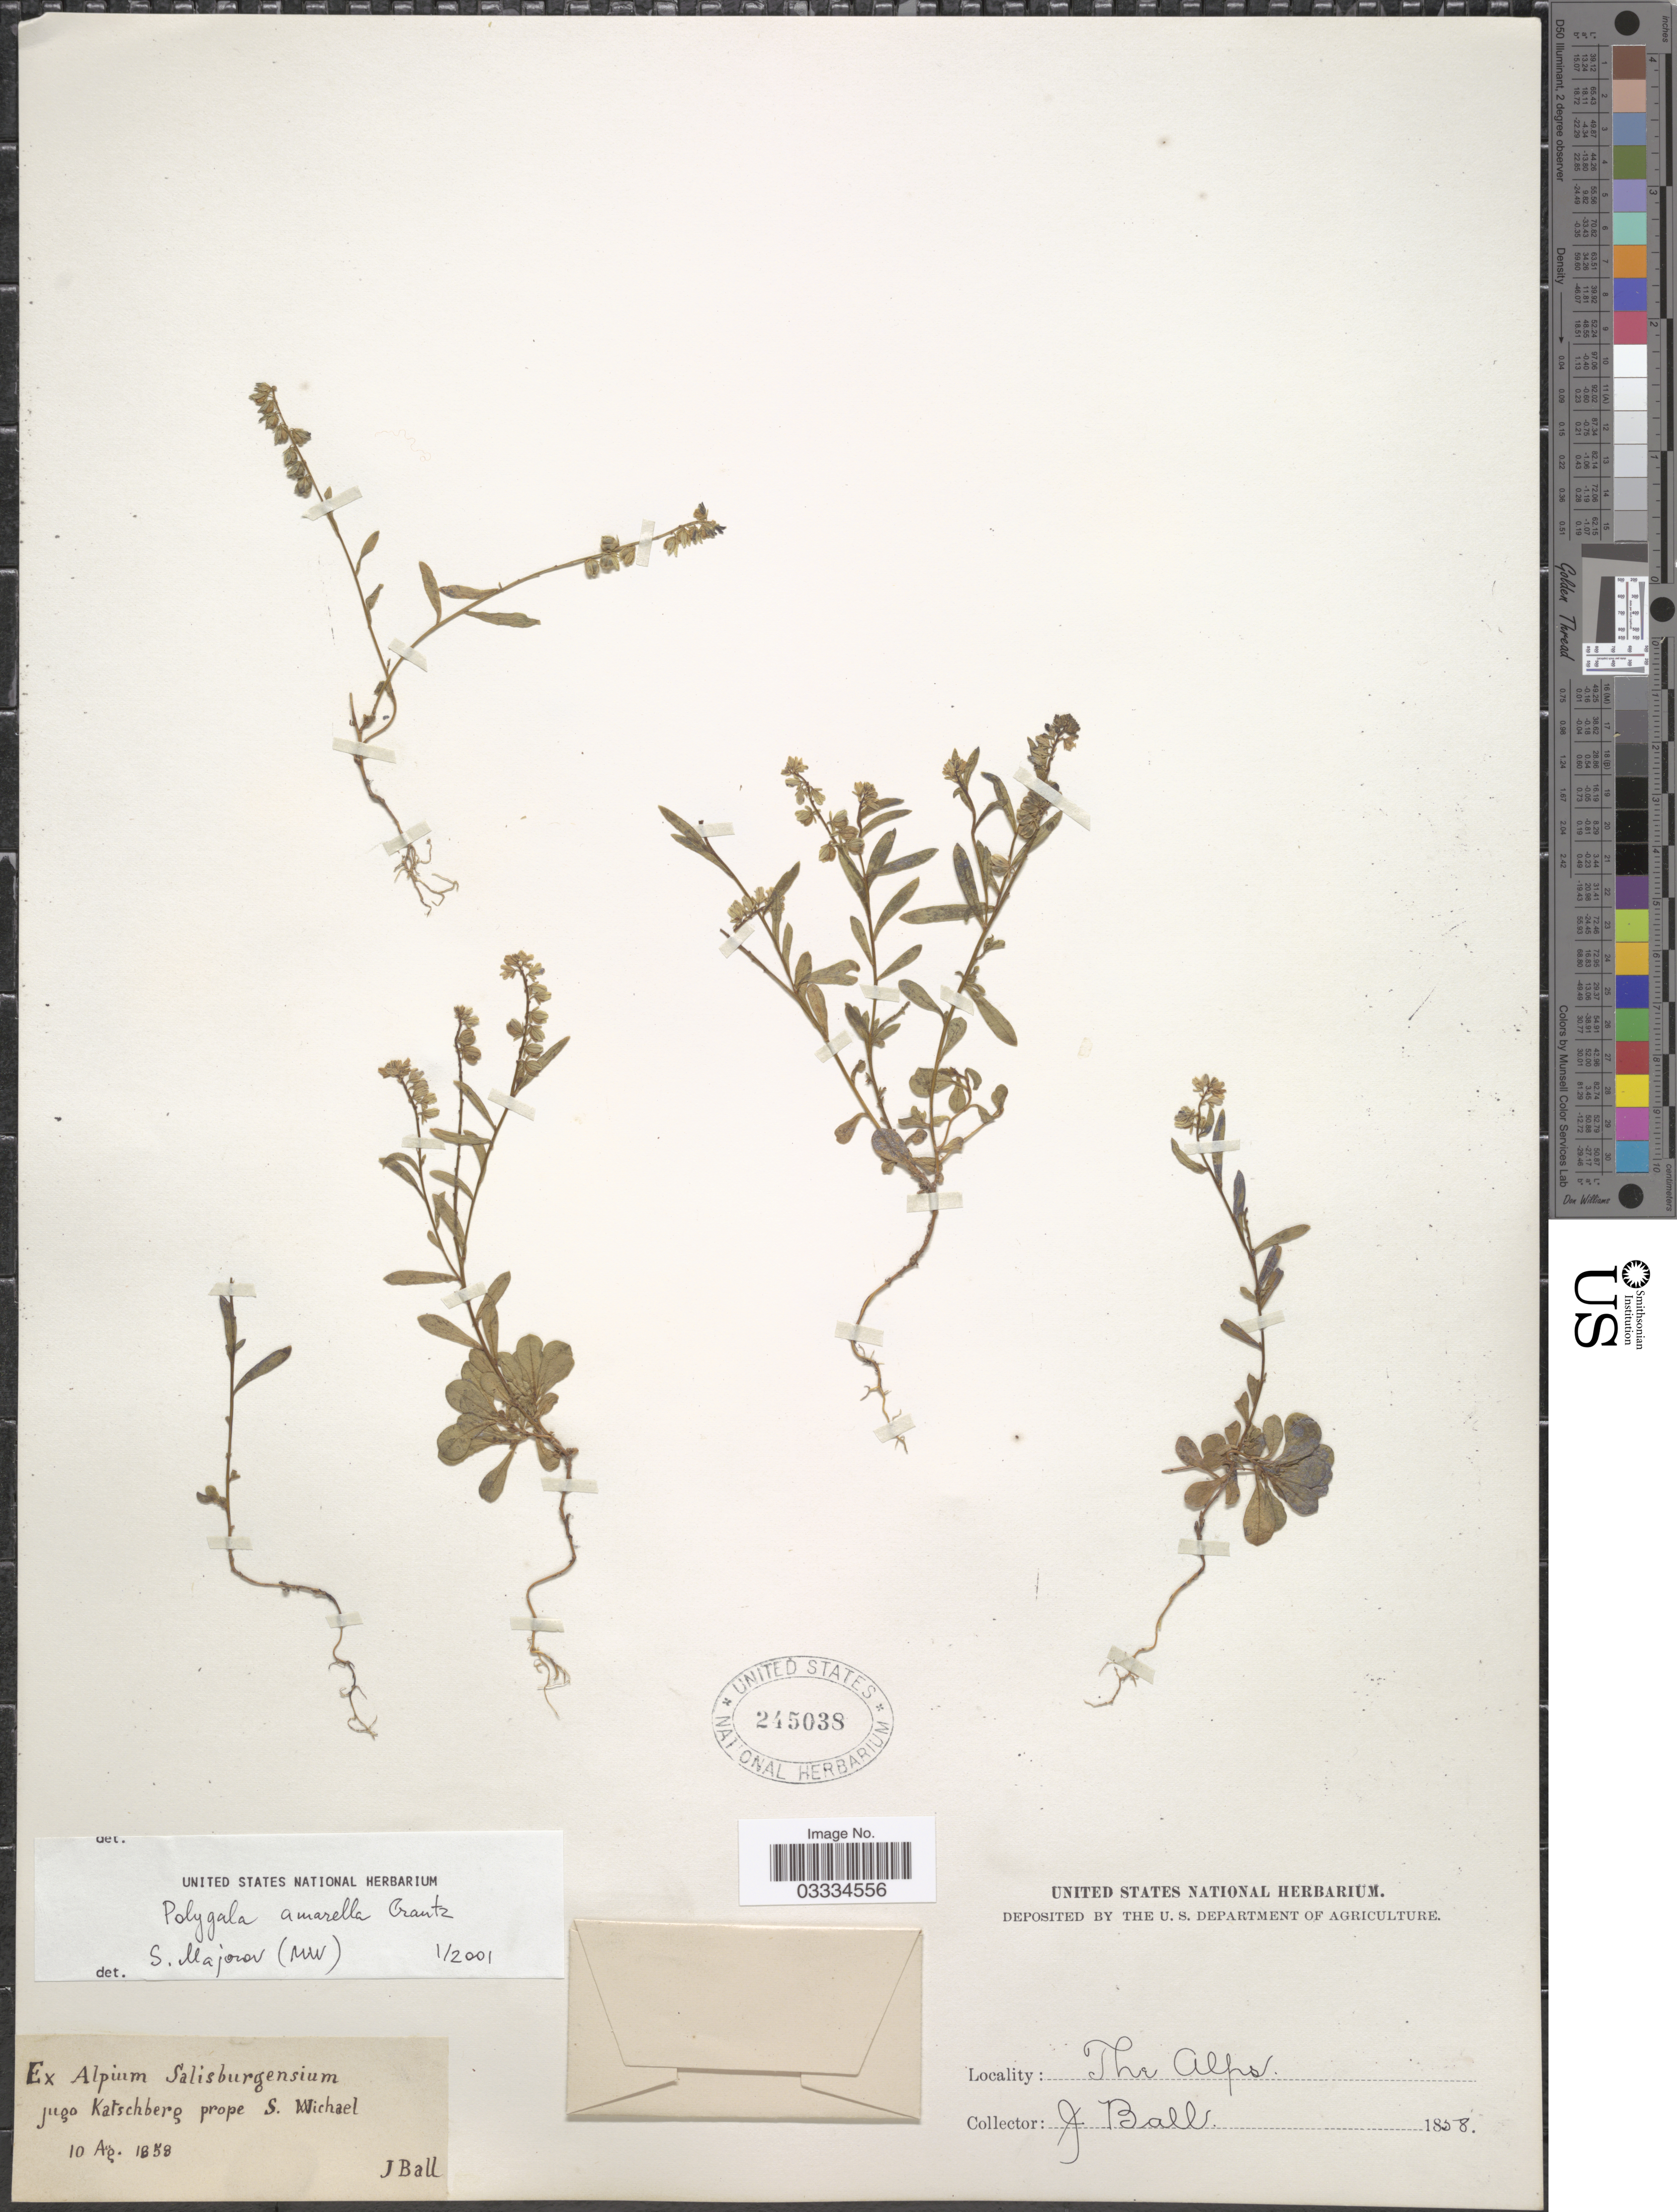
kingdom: Plantae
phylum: Tracheophyta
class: Magnoliopsida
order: Fabales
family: Polygalaceae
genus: Polygala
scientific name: Polygala amarella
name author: Crantz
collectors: J. Ball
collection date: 1858-08-10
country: Austria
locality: The Alps. Ex Alpium Salisburgensium jugo Katschberg prope S Michael.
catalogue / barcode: US 245038